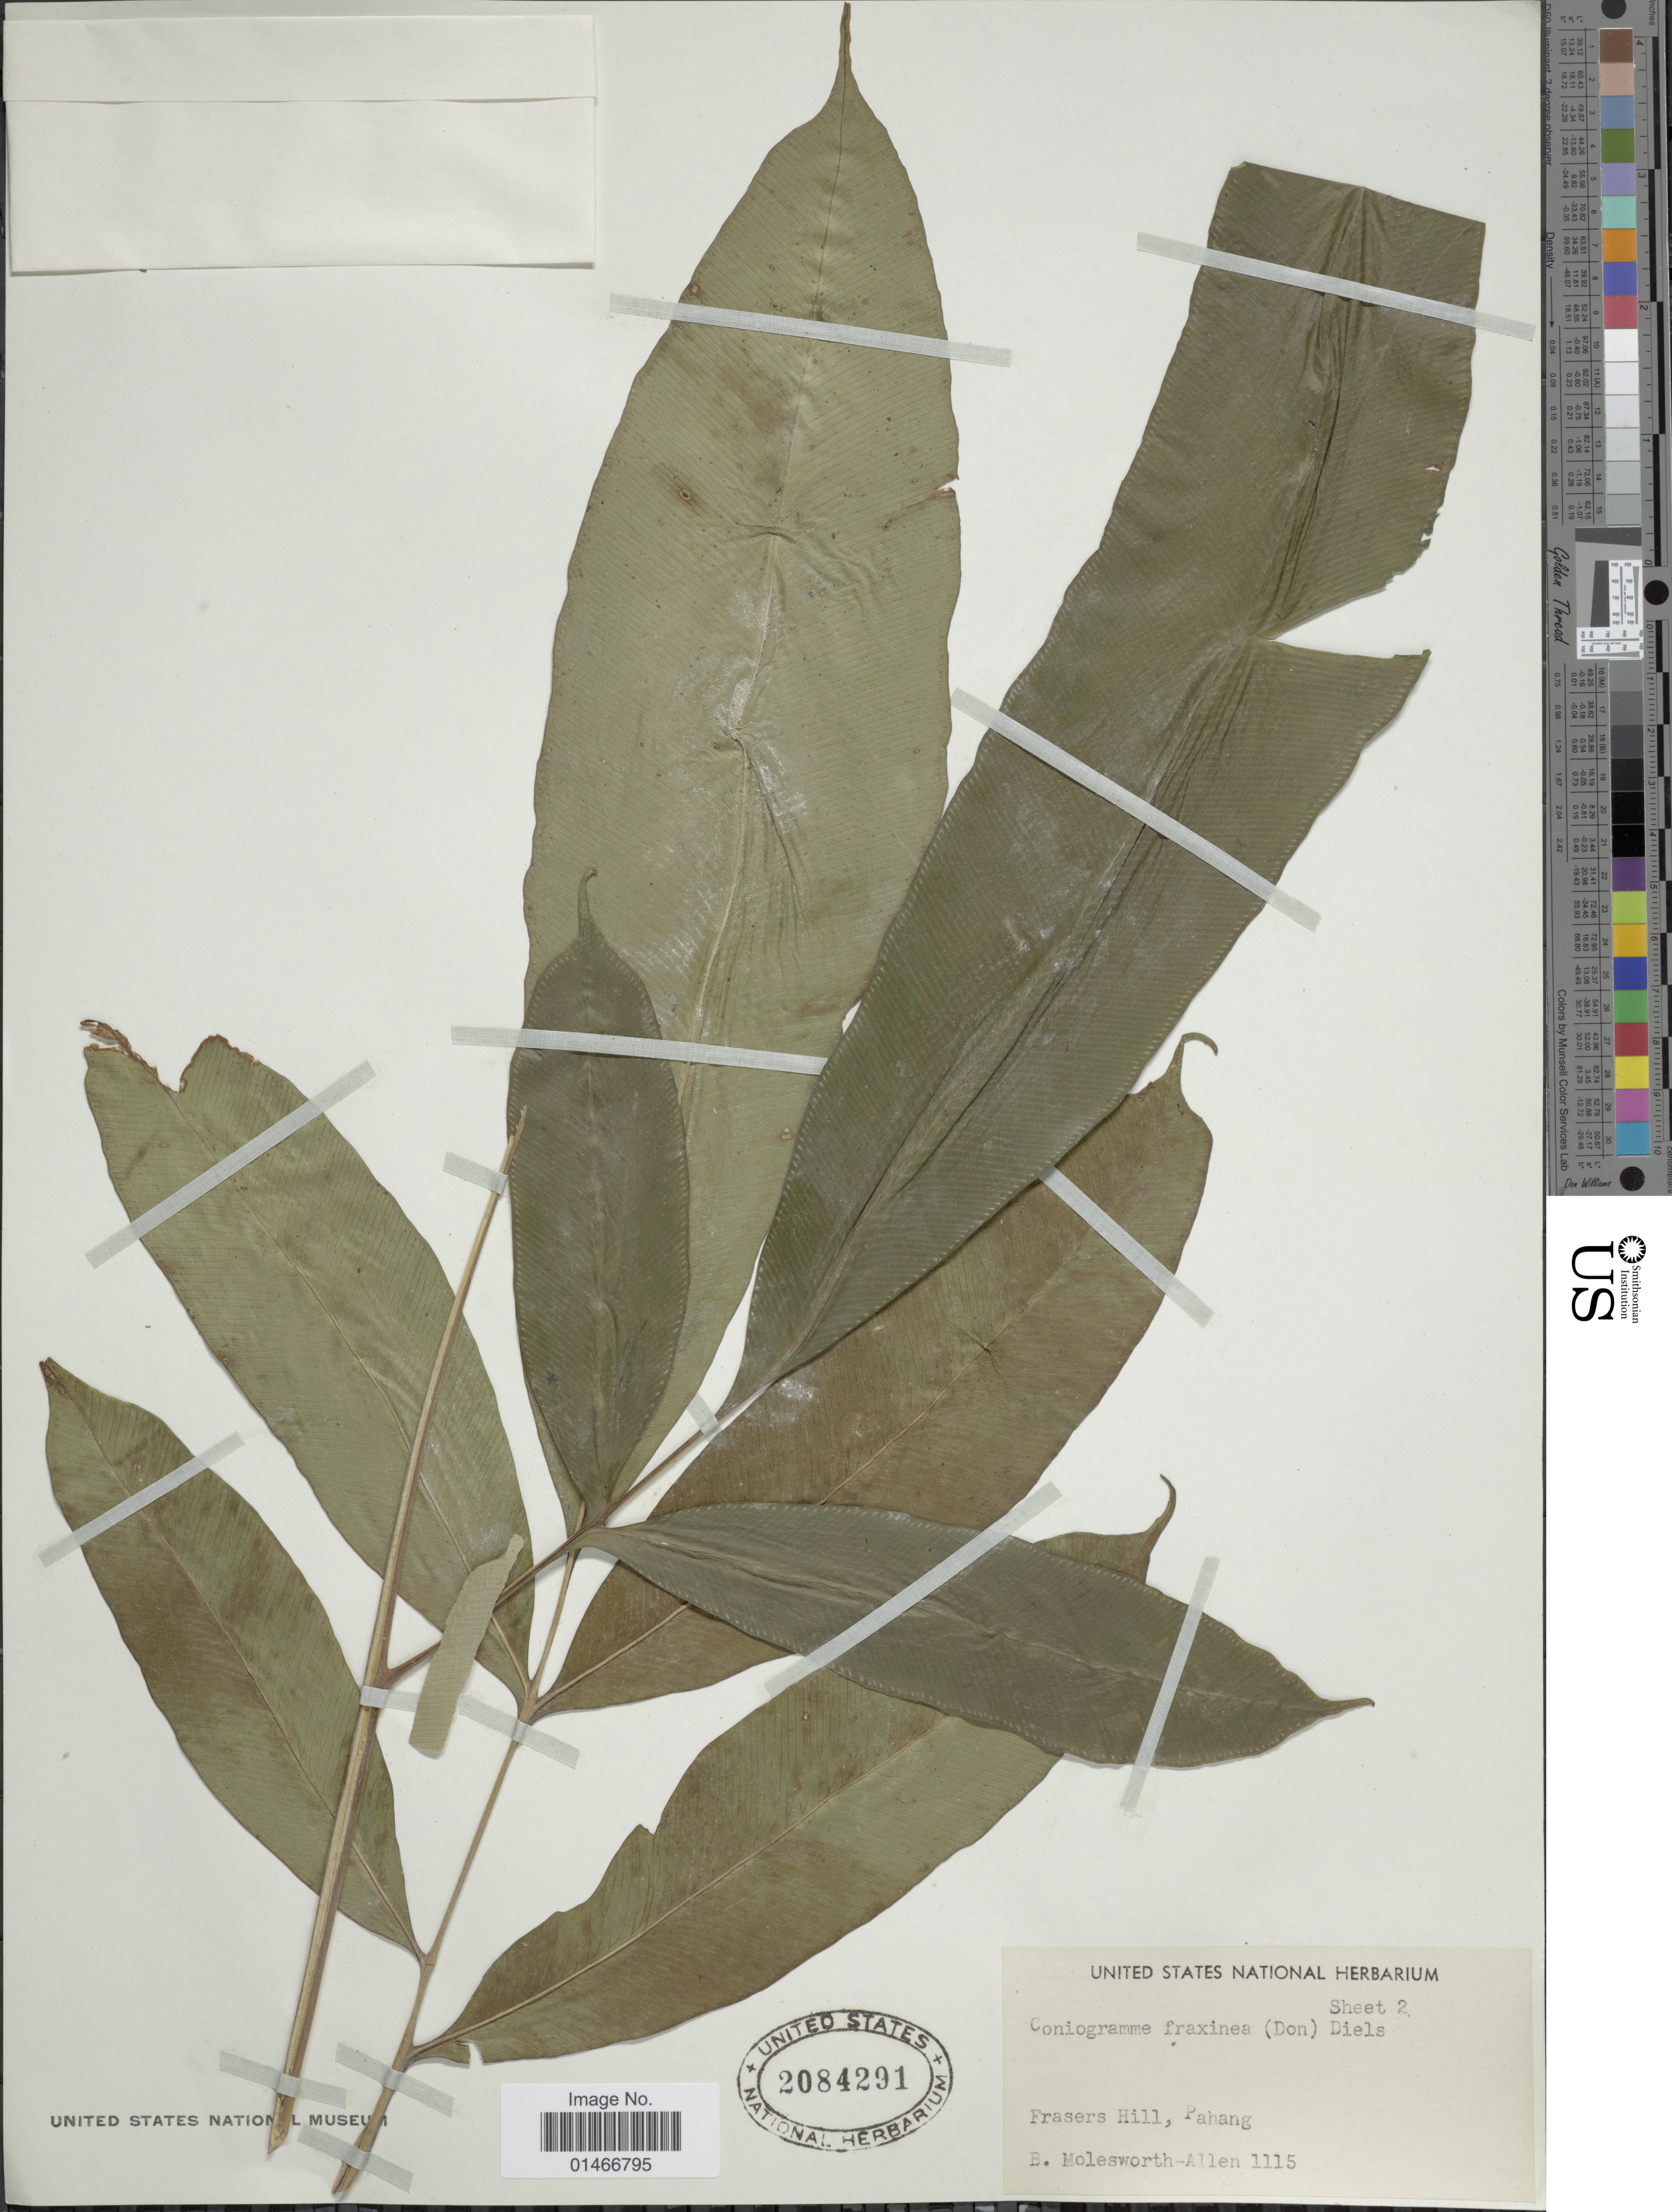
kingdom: Plantae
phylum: Tracheophyta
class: Polypodiopsida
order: Polypodiales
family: Pteridaceae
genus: Coniogramme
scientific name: Coniogramme fraxinea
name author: (D. Don) Diels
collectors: B. E. G. Molesworth-Allen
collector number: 1115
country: Malaysia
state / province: Pahang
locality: Frasers Hill.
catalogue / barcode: US 2084291